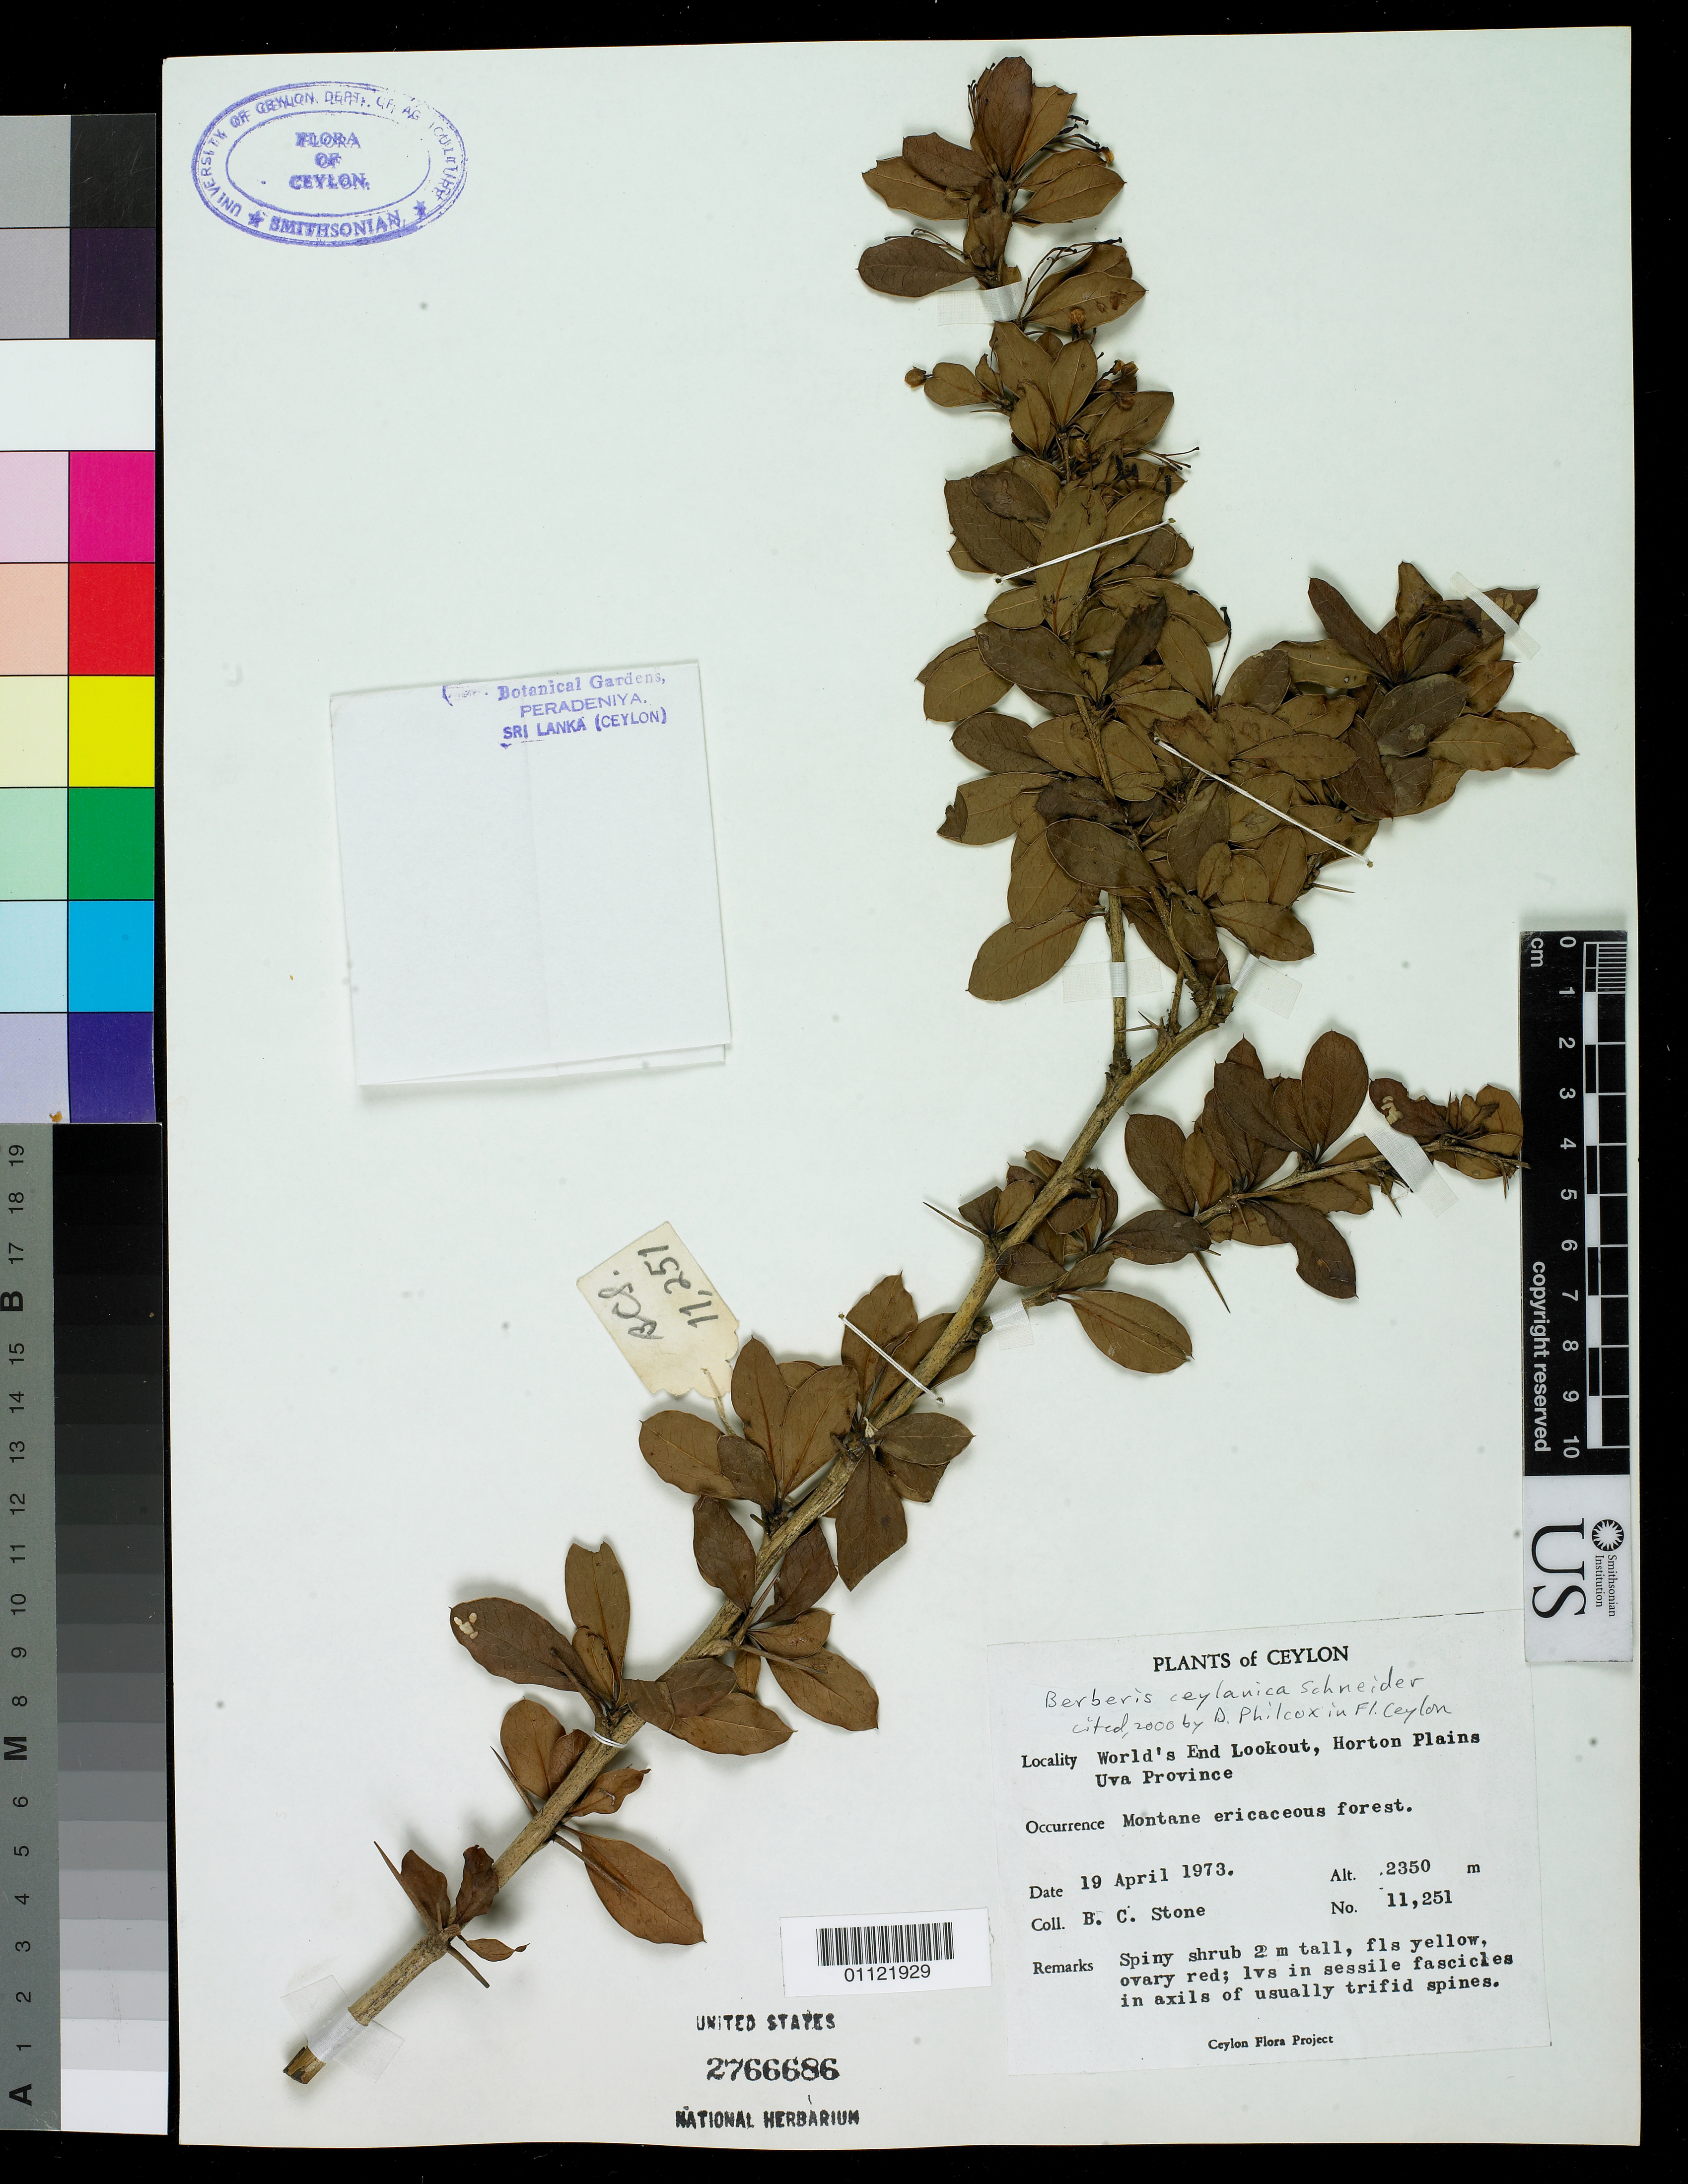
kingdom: Plantae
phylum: Tracheophyta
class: Magnoliopsida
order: Ranunculales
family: Berberidaceae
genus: Berberis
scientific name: Berberis ceylanica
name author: C.K. Schneid.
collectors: B. C. Stone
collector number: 11251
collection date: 1973-04-19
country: Sri Lanka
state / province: Uva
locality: World's End Lookout, Horton Plains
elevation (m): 2350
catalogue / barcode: US 2766686